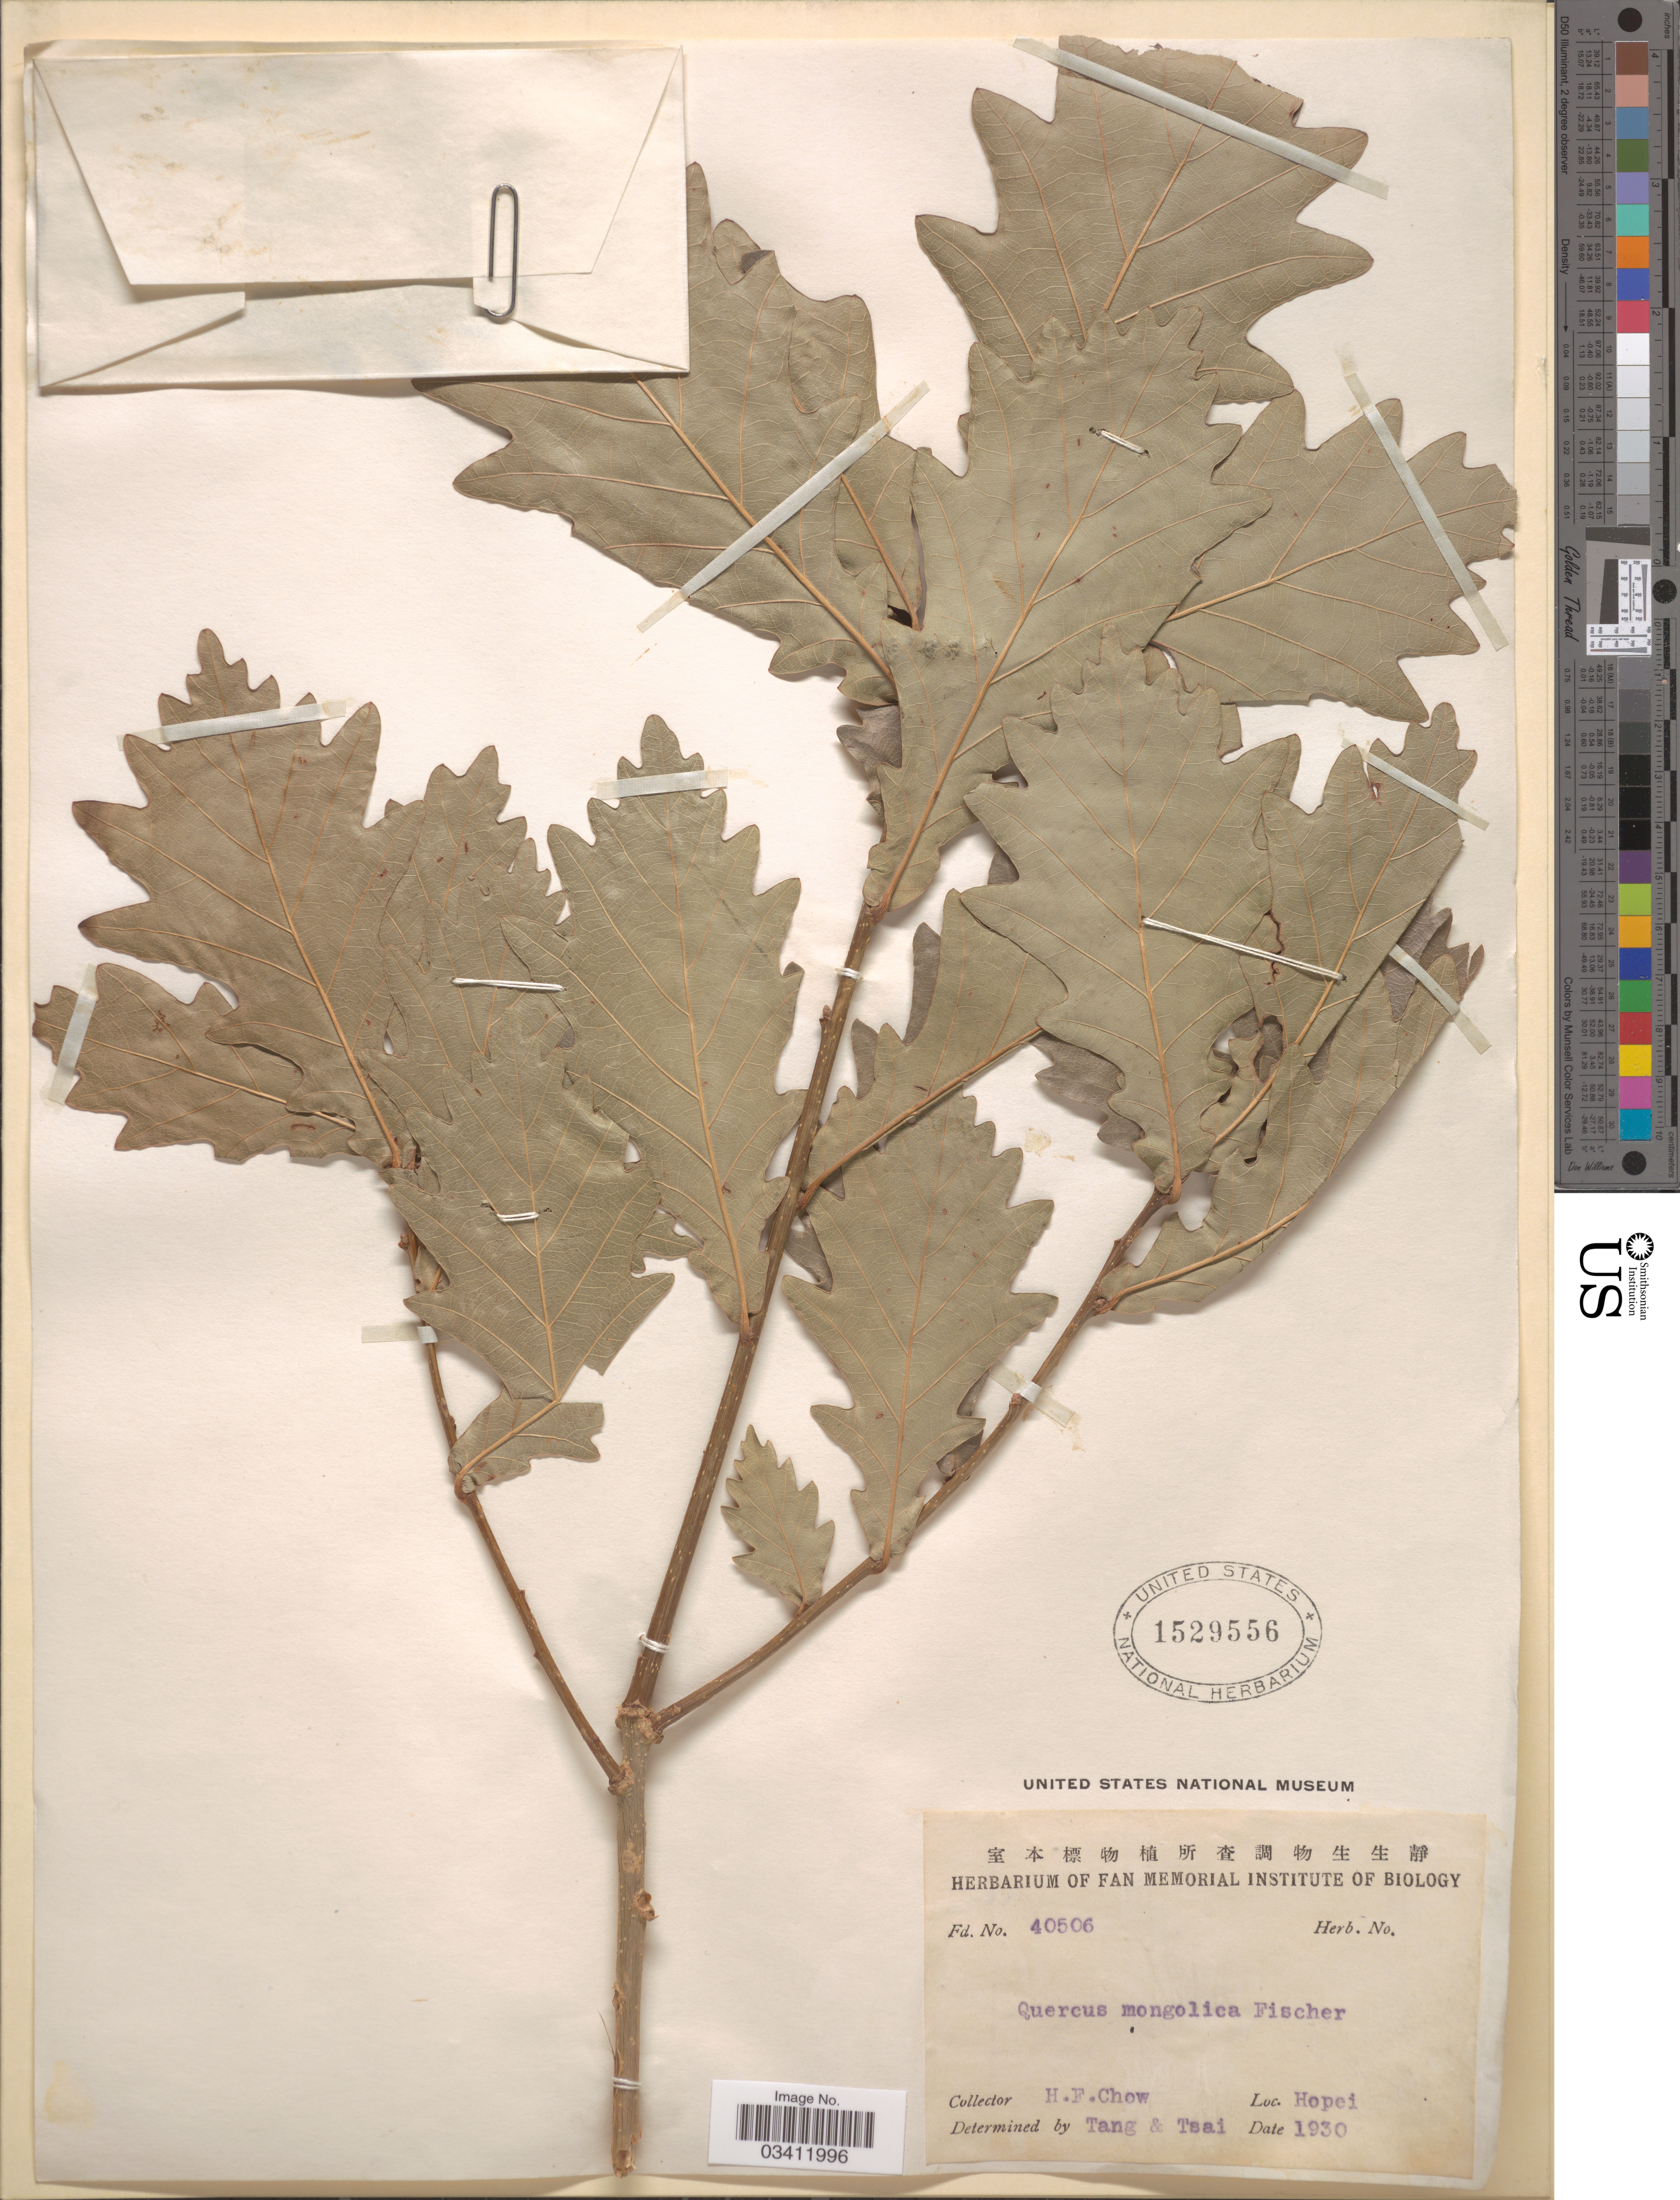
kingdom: Plantae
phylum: Tracheophyta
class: Magnoliopsida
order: Fagales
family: Fagaceae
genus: Quercus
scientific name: Quercus mongolica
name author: Fisch. ex Ledeb.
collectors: H. Chow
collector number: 40506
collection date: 1930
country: China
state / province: Hebei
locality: Hopei.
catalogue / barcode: US 1529556